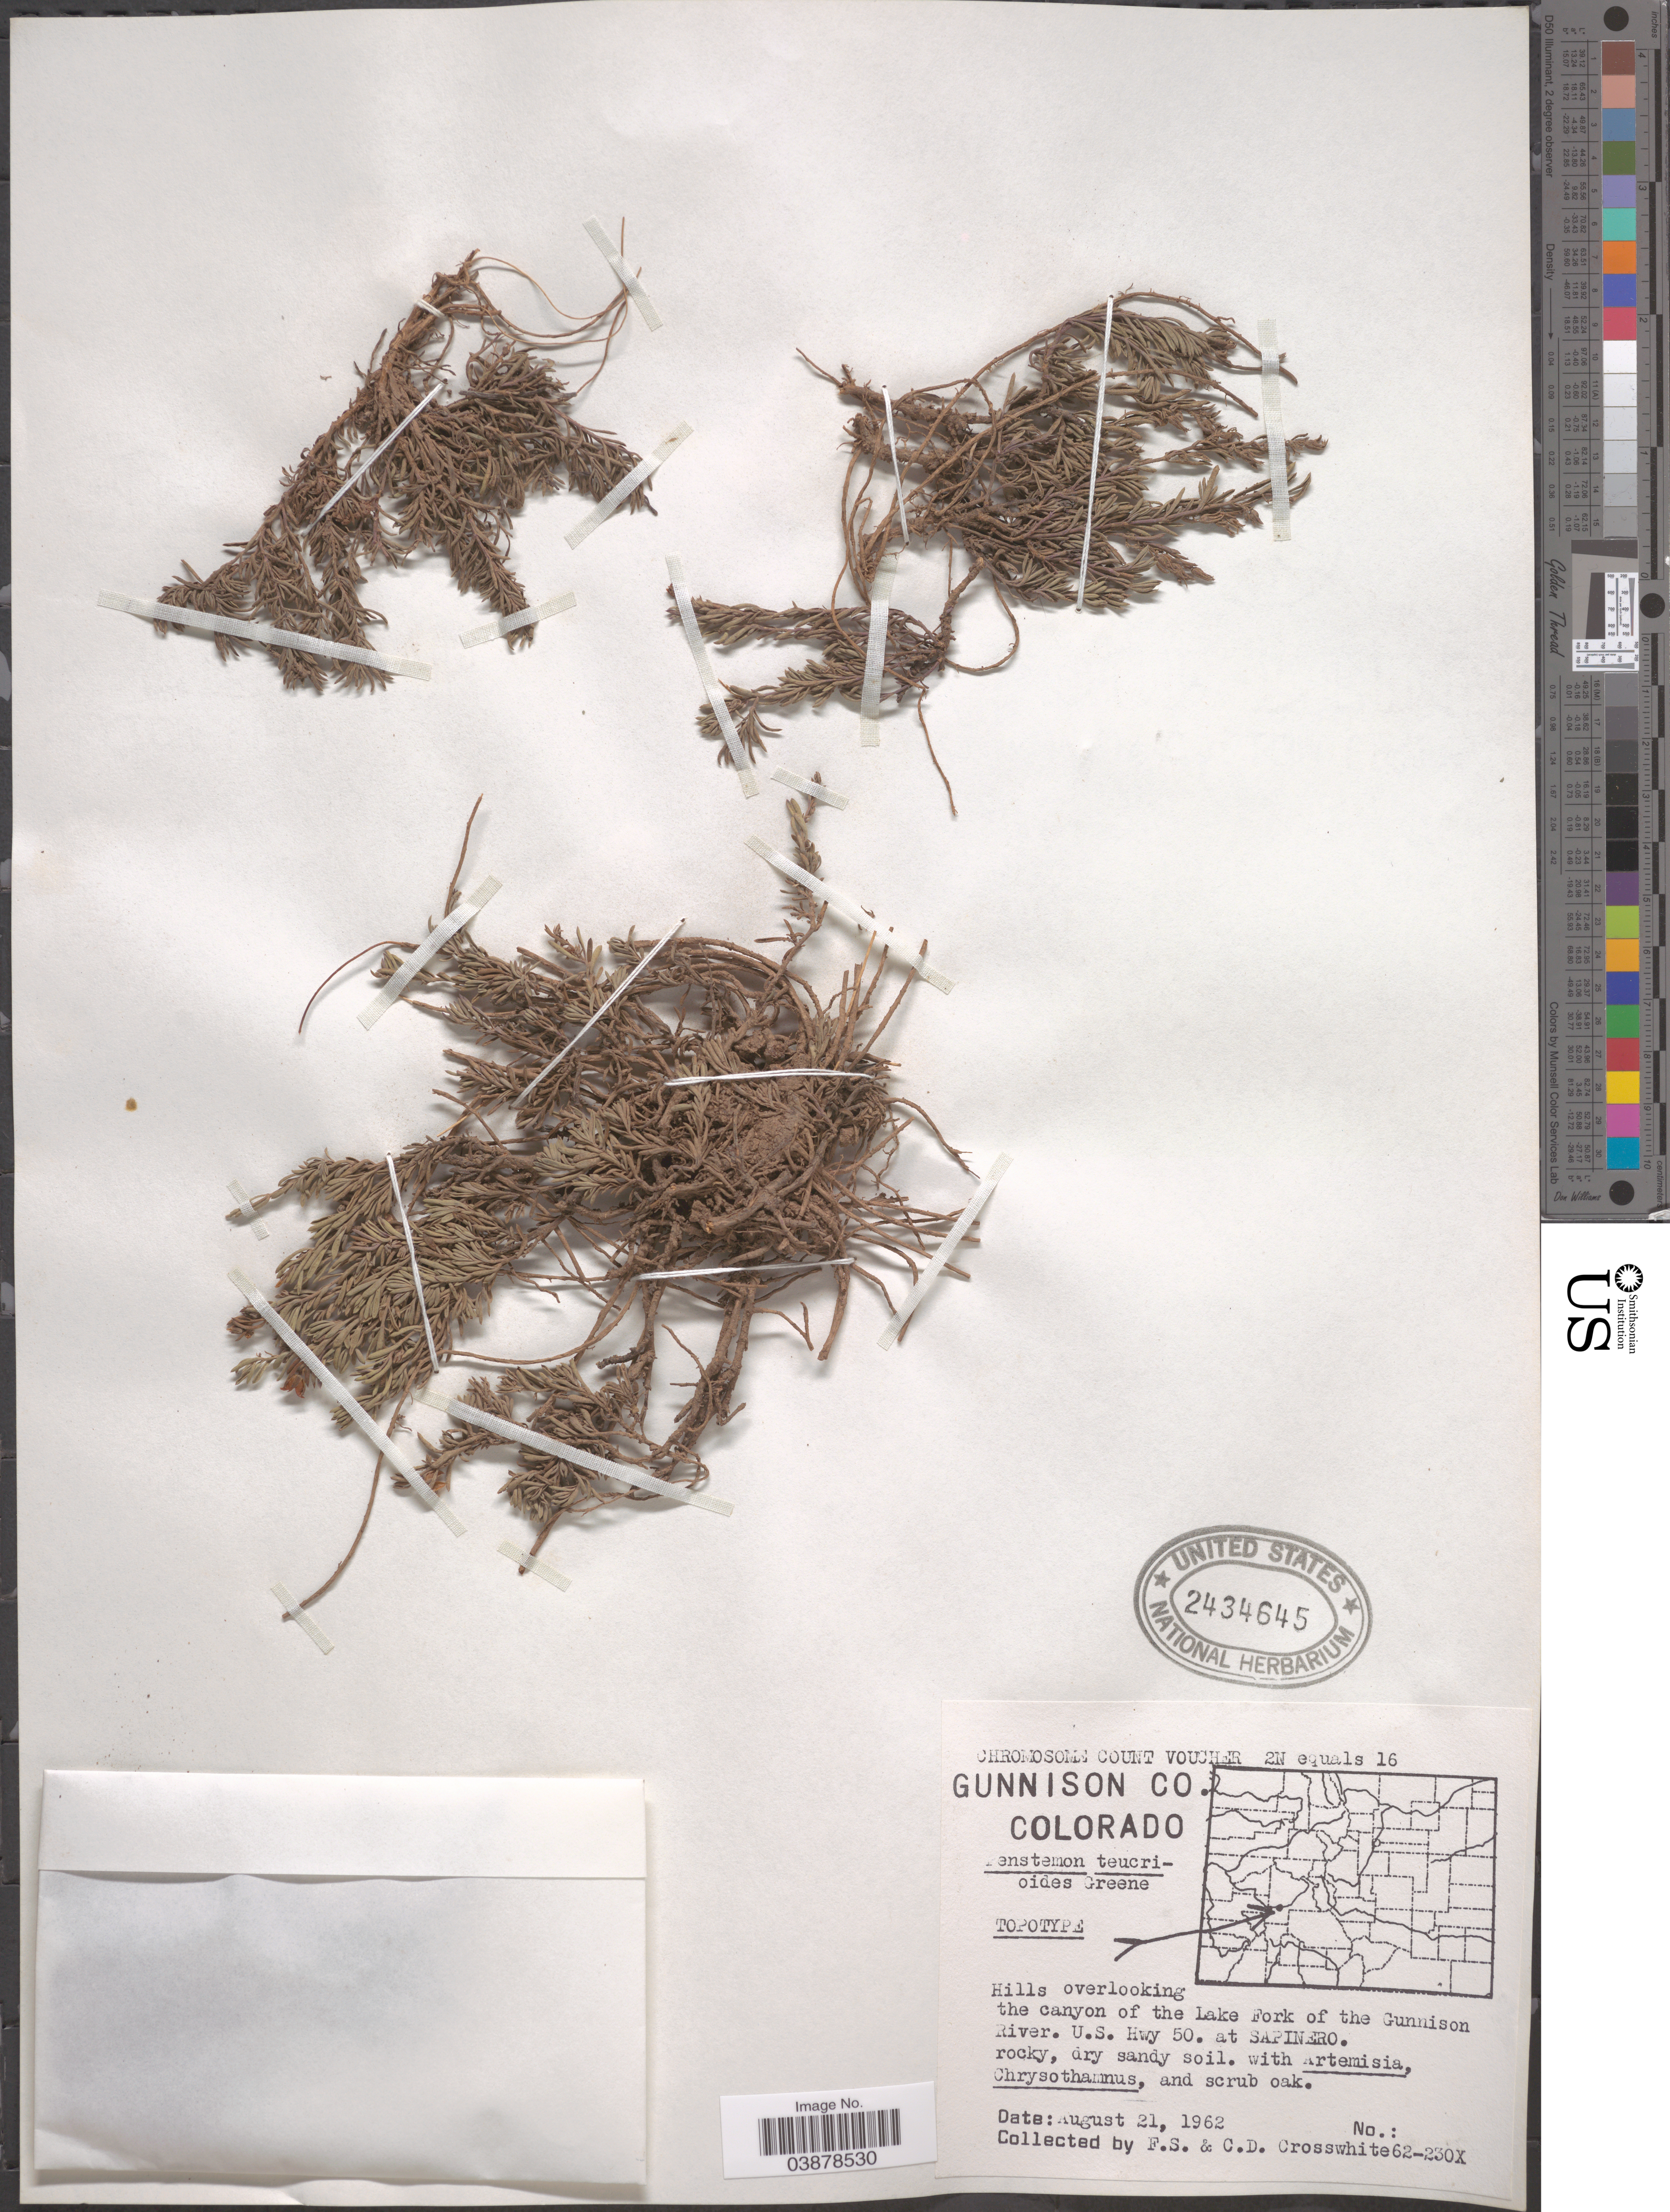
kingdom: Plantae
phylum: Tracheophyta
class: Magnoliopsida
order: Lamiales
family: Plantaginaceae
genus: Penstemon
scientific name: Penstemon teucrioides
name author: Greene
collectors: F. Crosswhite & C. Crosswhite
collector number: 62-230X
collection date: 1962-08-21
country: United States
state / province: Colorado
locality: Gunnison Co. Hills overlooking the canyon of the Lake Fork of the Gunnison River. U.S. Hwy 50. At Sapinero.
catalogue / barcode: US 2434645